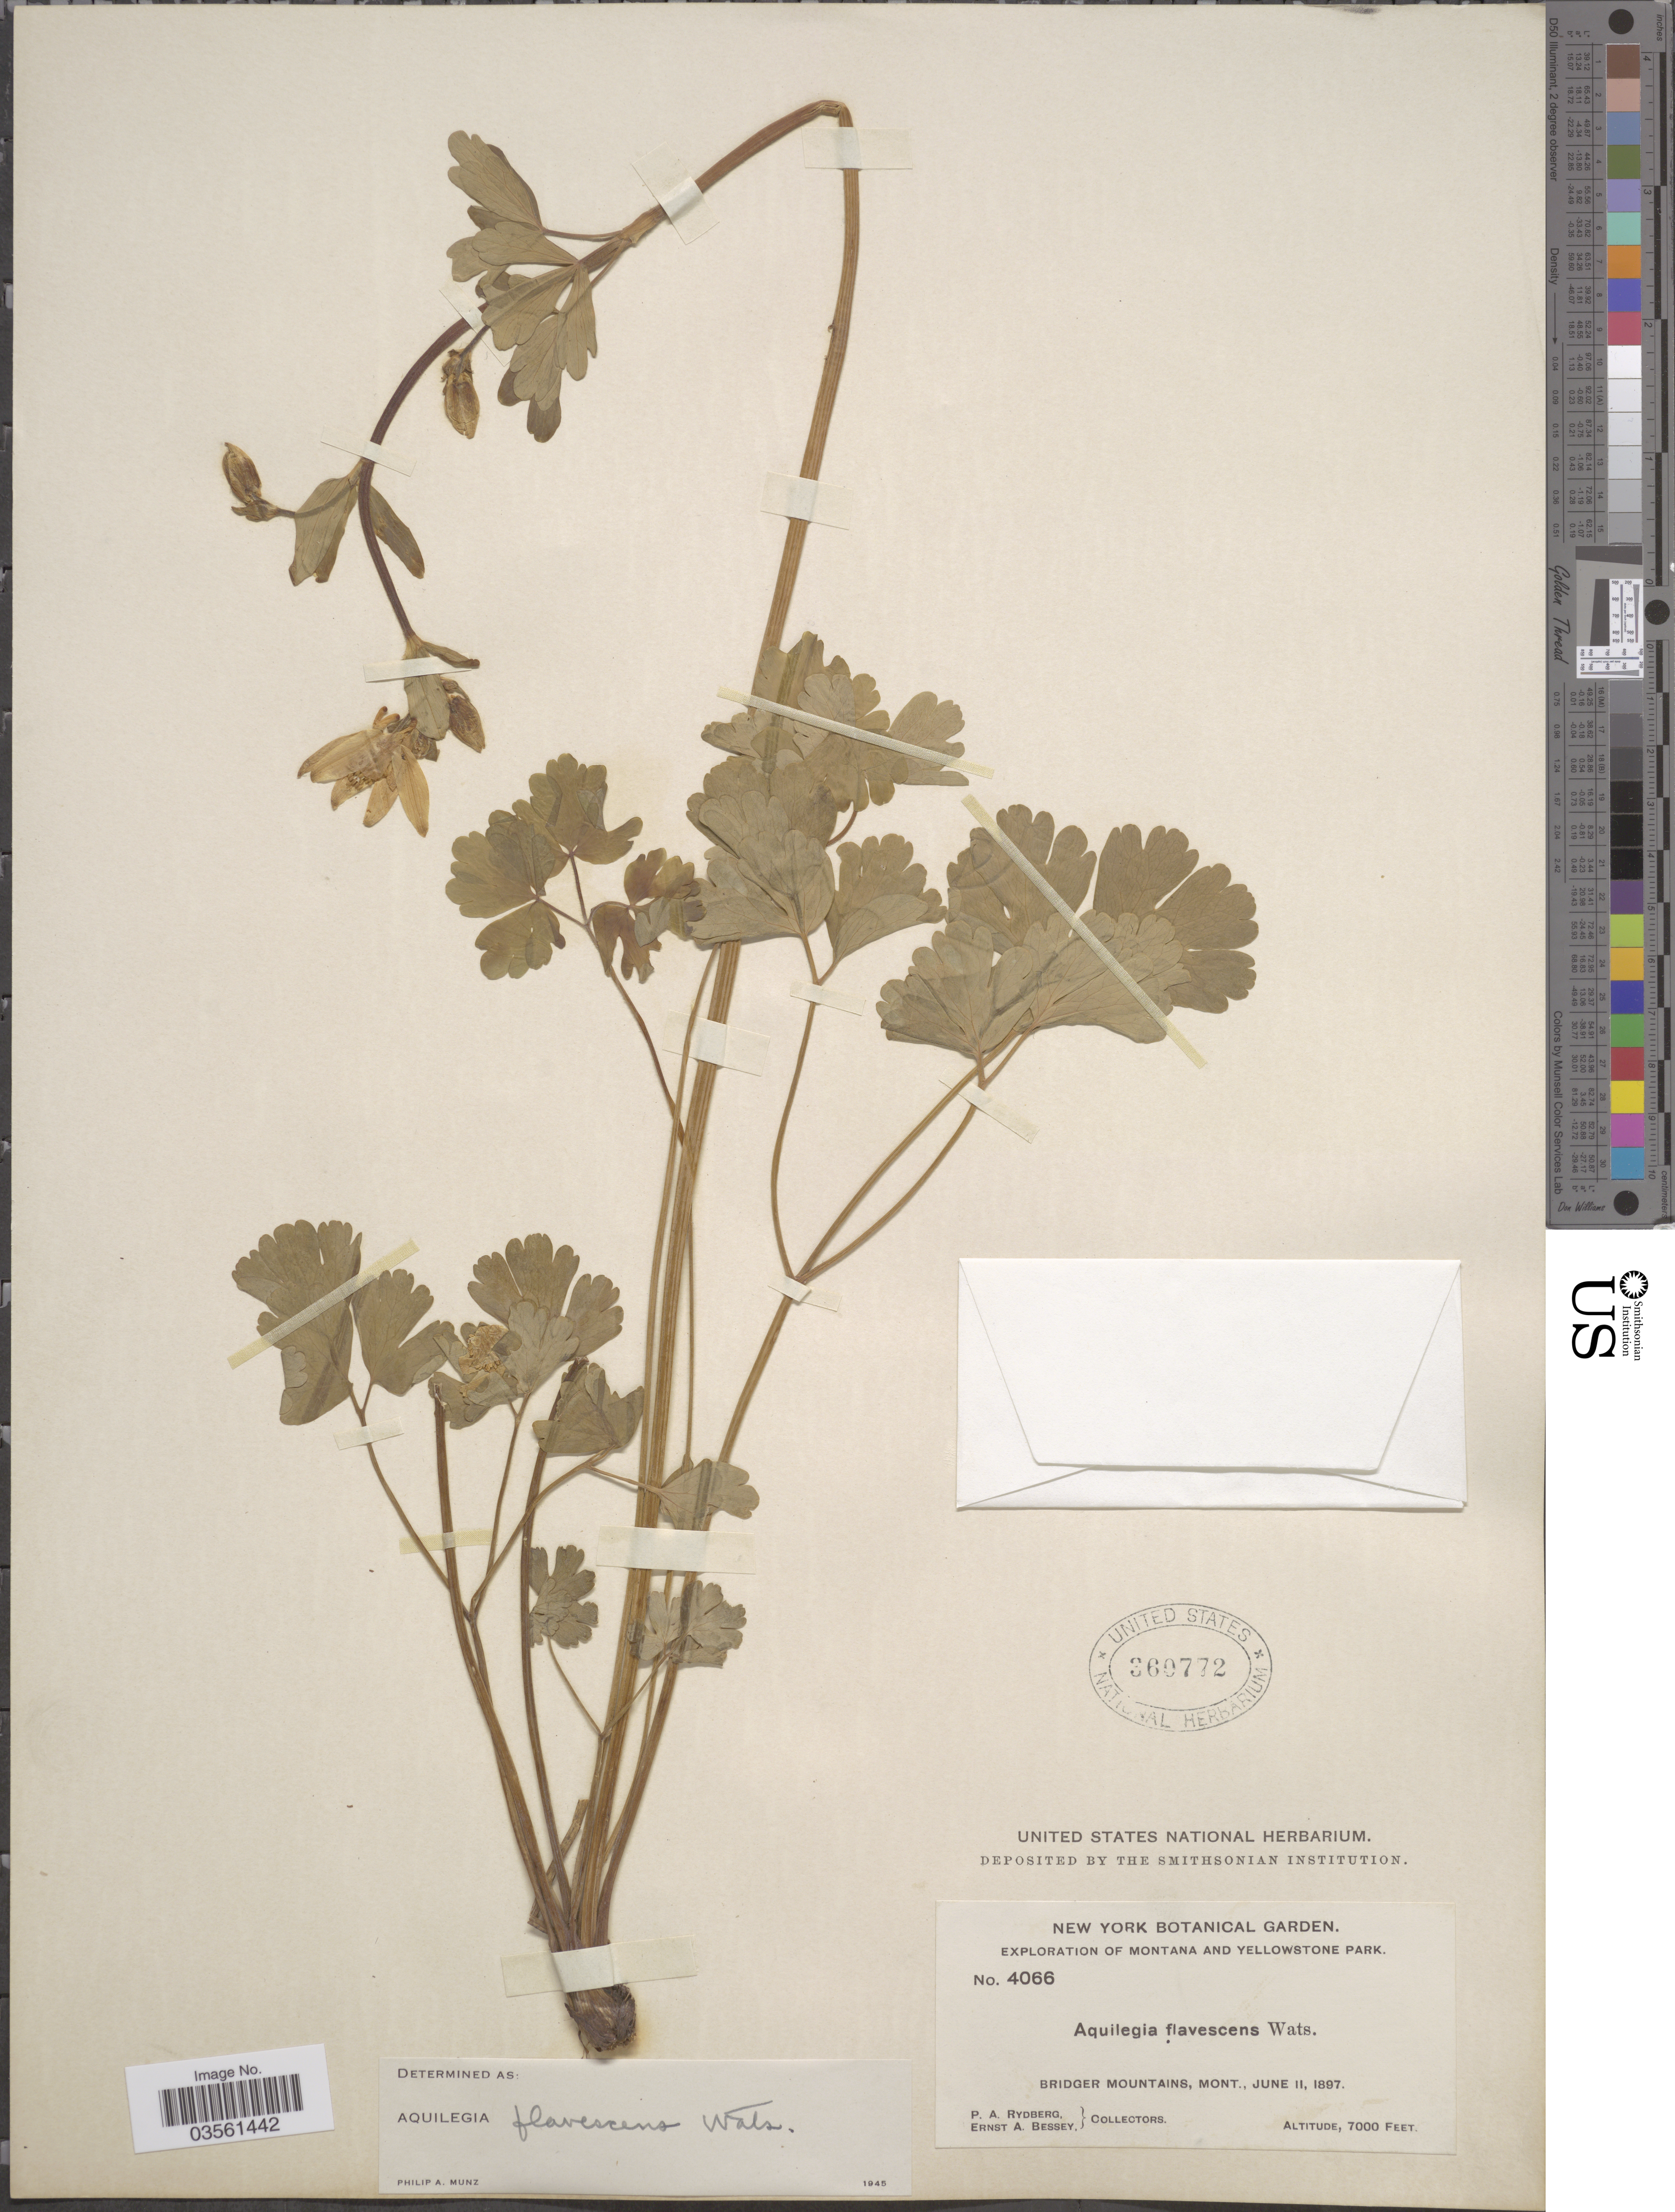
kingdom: Plantae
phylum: Tracheophyta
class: Magnoliopsida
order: Ranunculales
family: Ranunculaceae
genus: Aquilegia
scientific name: Aquilegia flavescens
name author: S. Watson in C. King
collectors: P. A. Rydberg & E. A. Bessey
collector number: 4066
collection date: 1897-06-11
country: United States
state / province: Montana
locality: Yellowstone Park. Bridger Mountains.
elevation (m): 2134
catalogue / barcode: US 360772